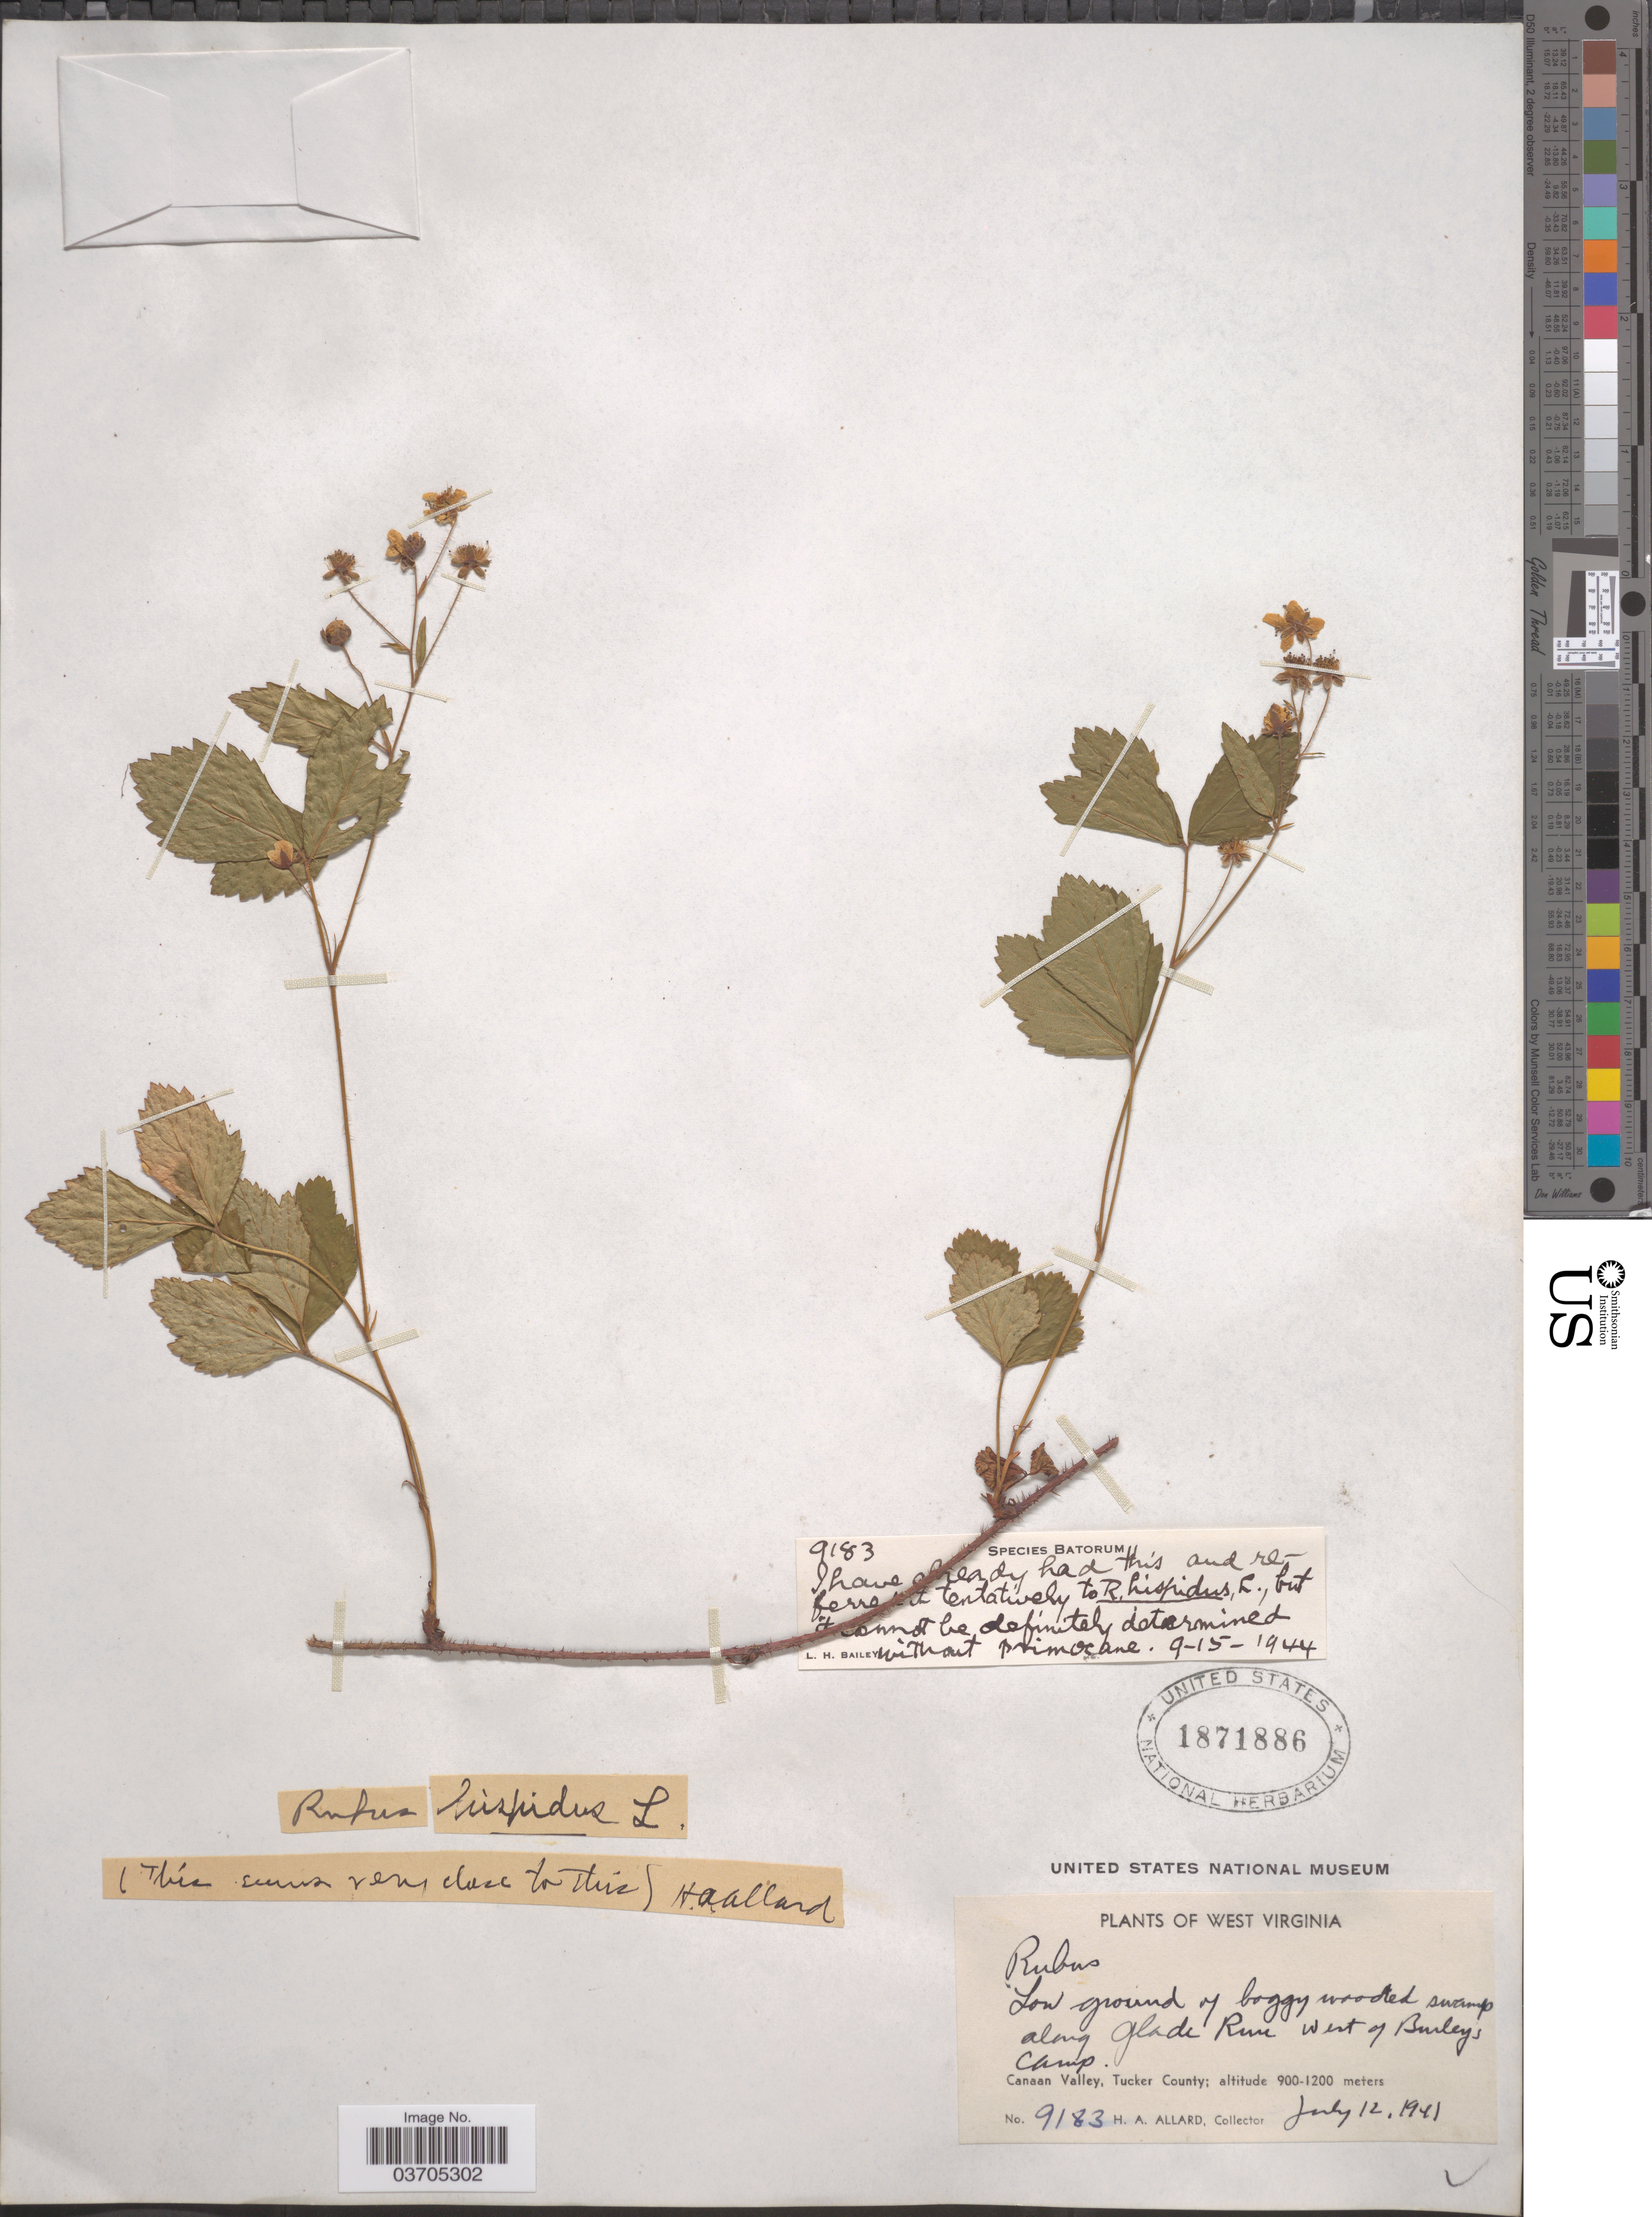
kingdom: Plantae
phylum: Tracheophyta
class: Magnoliopsida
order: Rosales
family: Rosaceae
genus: Rubus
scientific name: Rubus hispidus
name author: L.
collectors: H. A. Allard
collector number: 9183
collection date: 1941-07-12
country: United States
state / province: West Virginia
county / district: Tucker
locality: Low ground of boggy wooded swamp along Glade Run West of Burley's Camp. Canaan Valley, Tucker County.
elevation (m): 900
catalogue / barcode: US 1871886